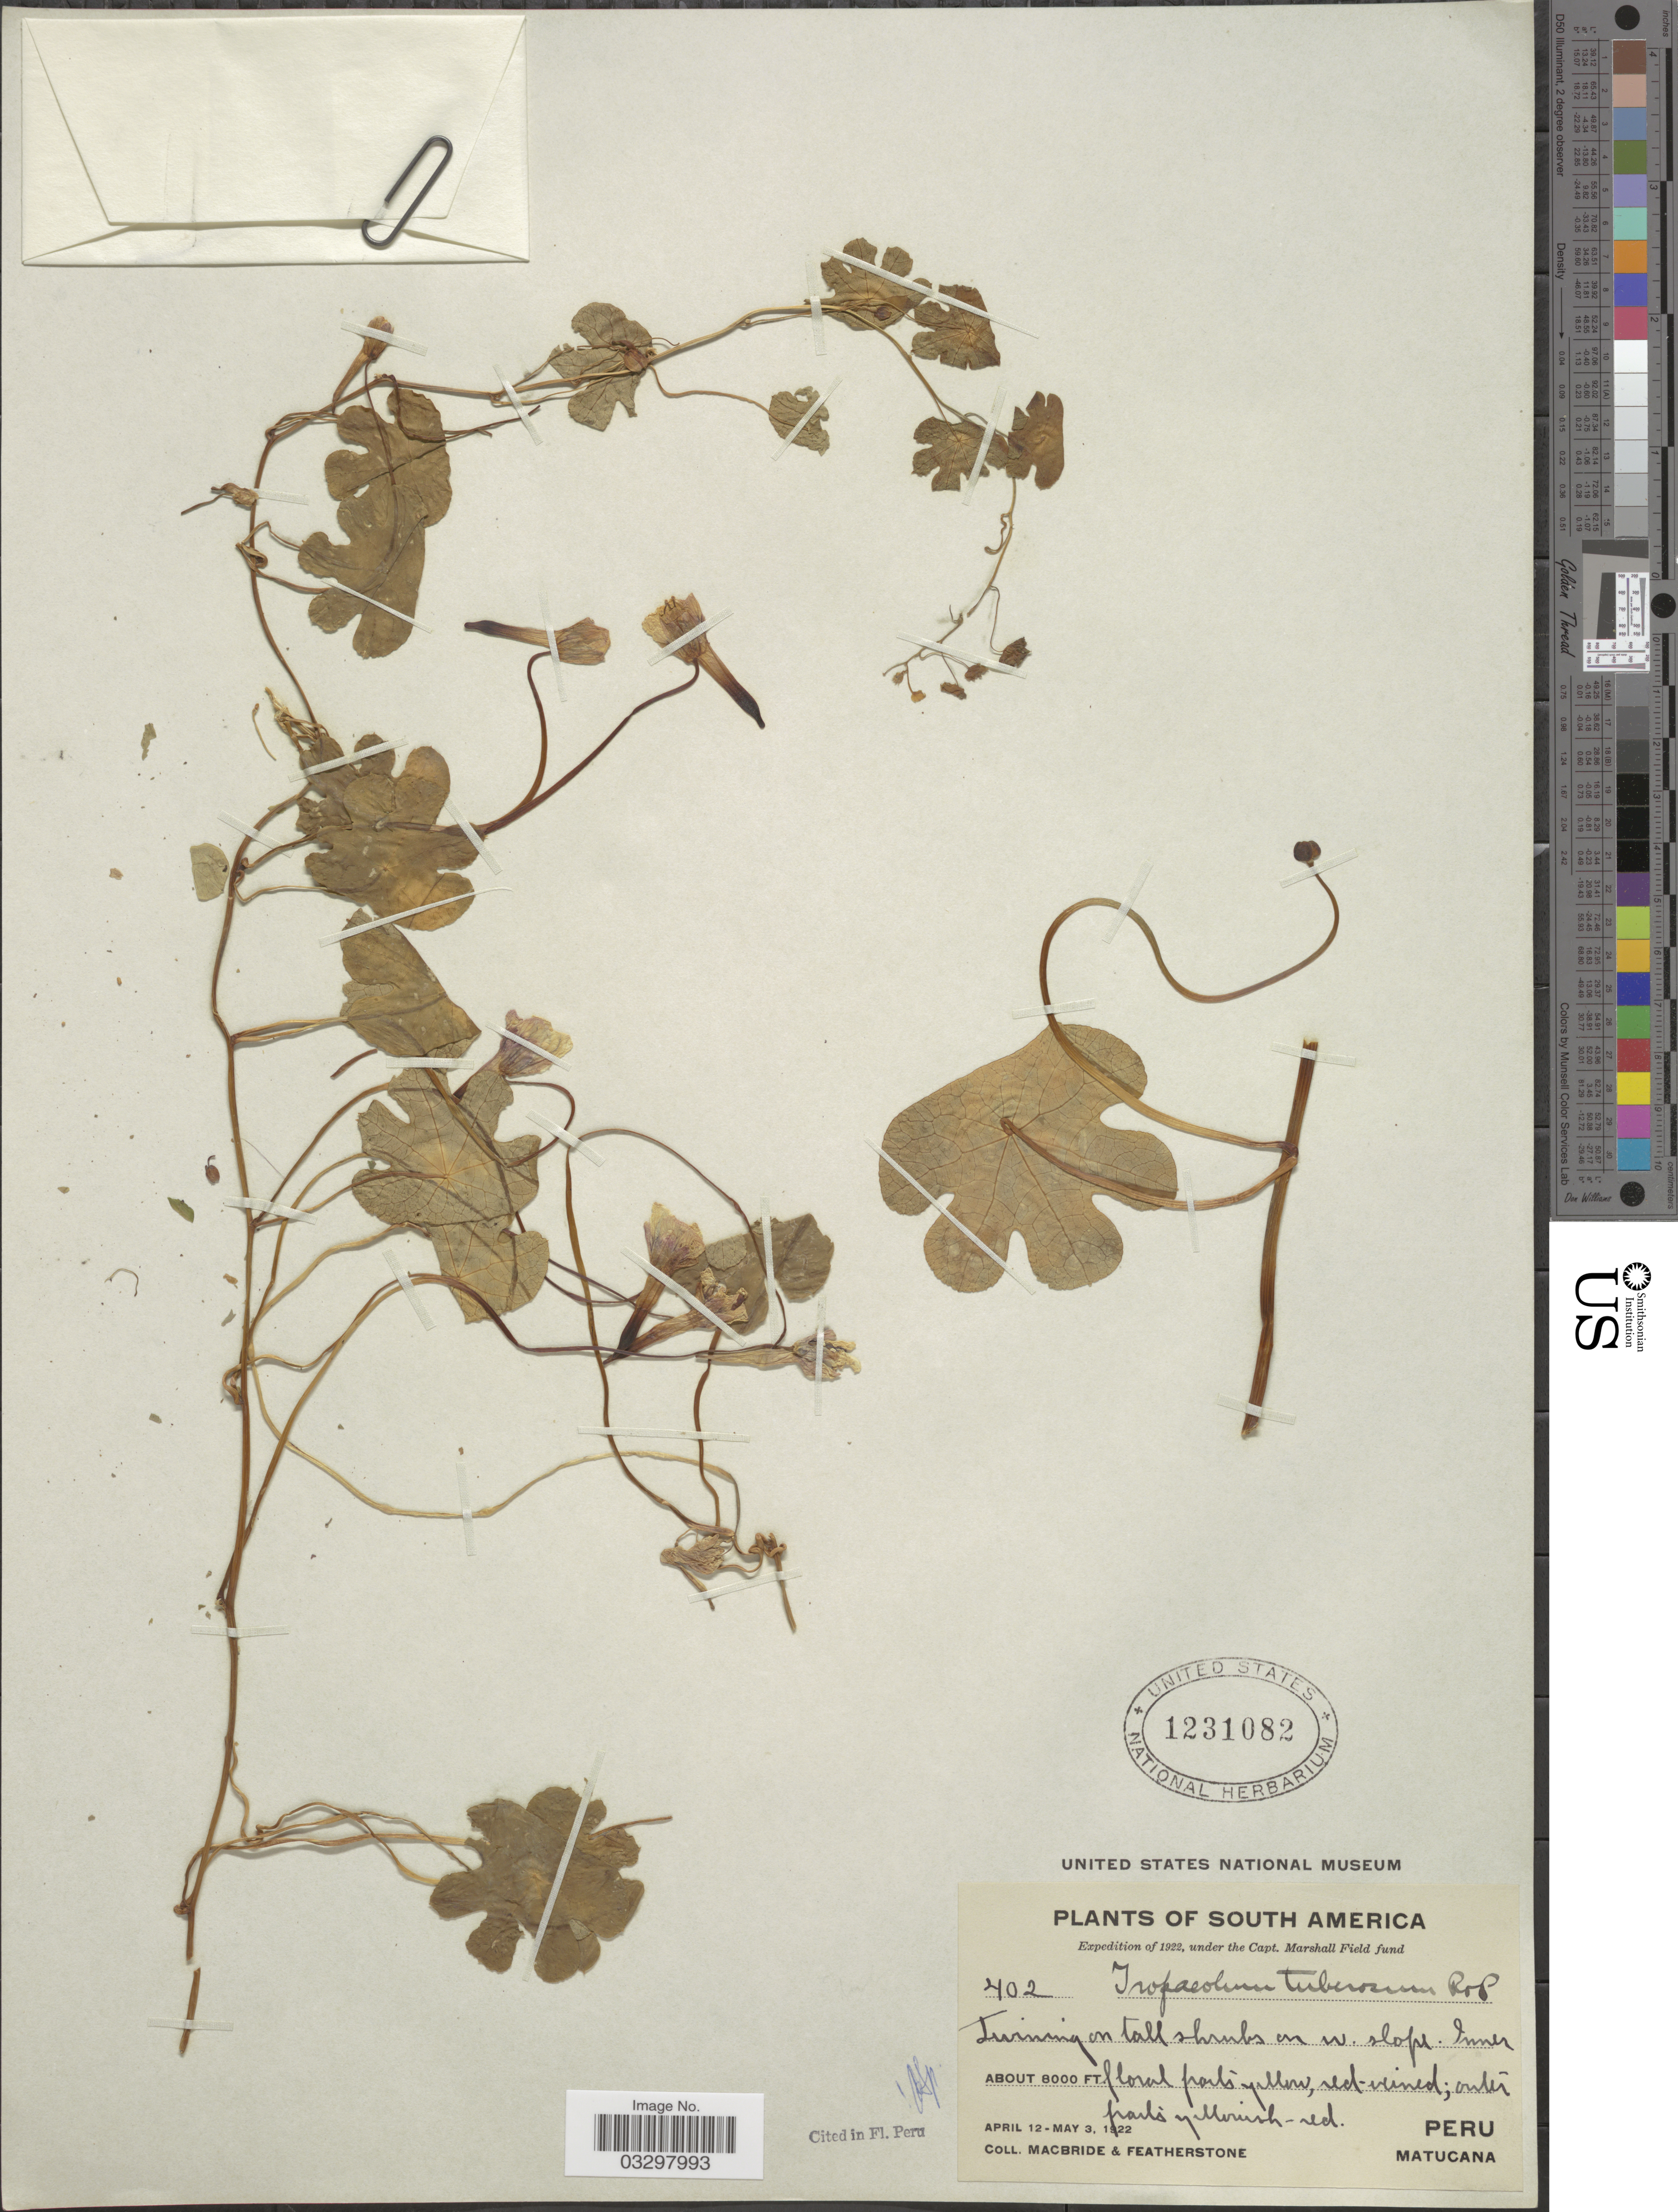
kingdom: Plantae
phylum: Tracheophyta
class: Magnoliopsida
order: Brassicales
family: Tropaeolaceae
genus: Tropaeolum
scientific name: Tropaeolum tuberosum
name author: Ruiz & Pav.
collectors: Macbride, -- & -. Featherstone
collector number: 402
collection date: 1922-04-12/1922-05-03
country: Peru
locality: Matucana.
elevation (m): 2438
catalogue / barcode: US 1231082